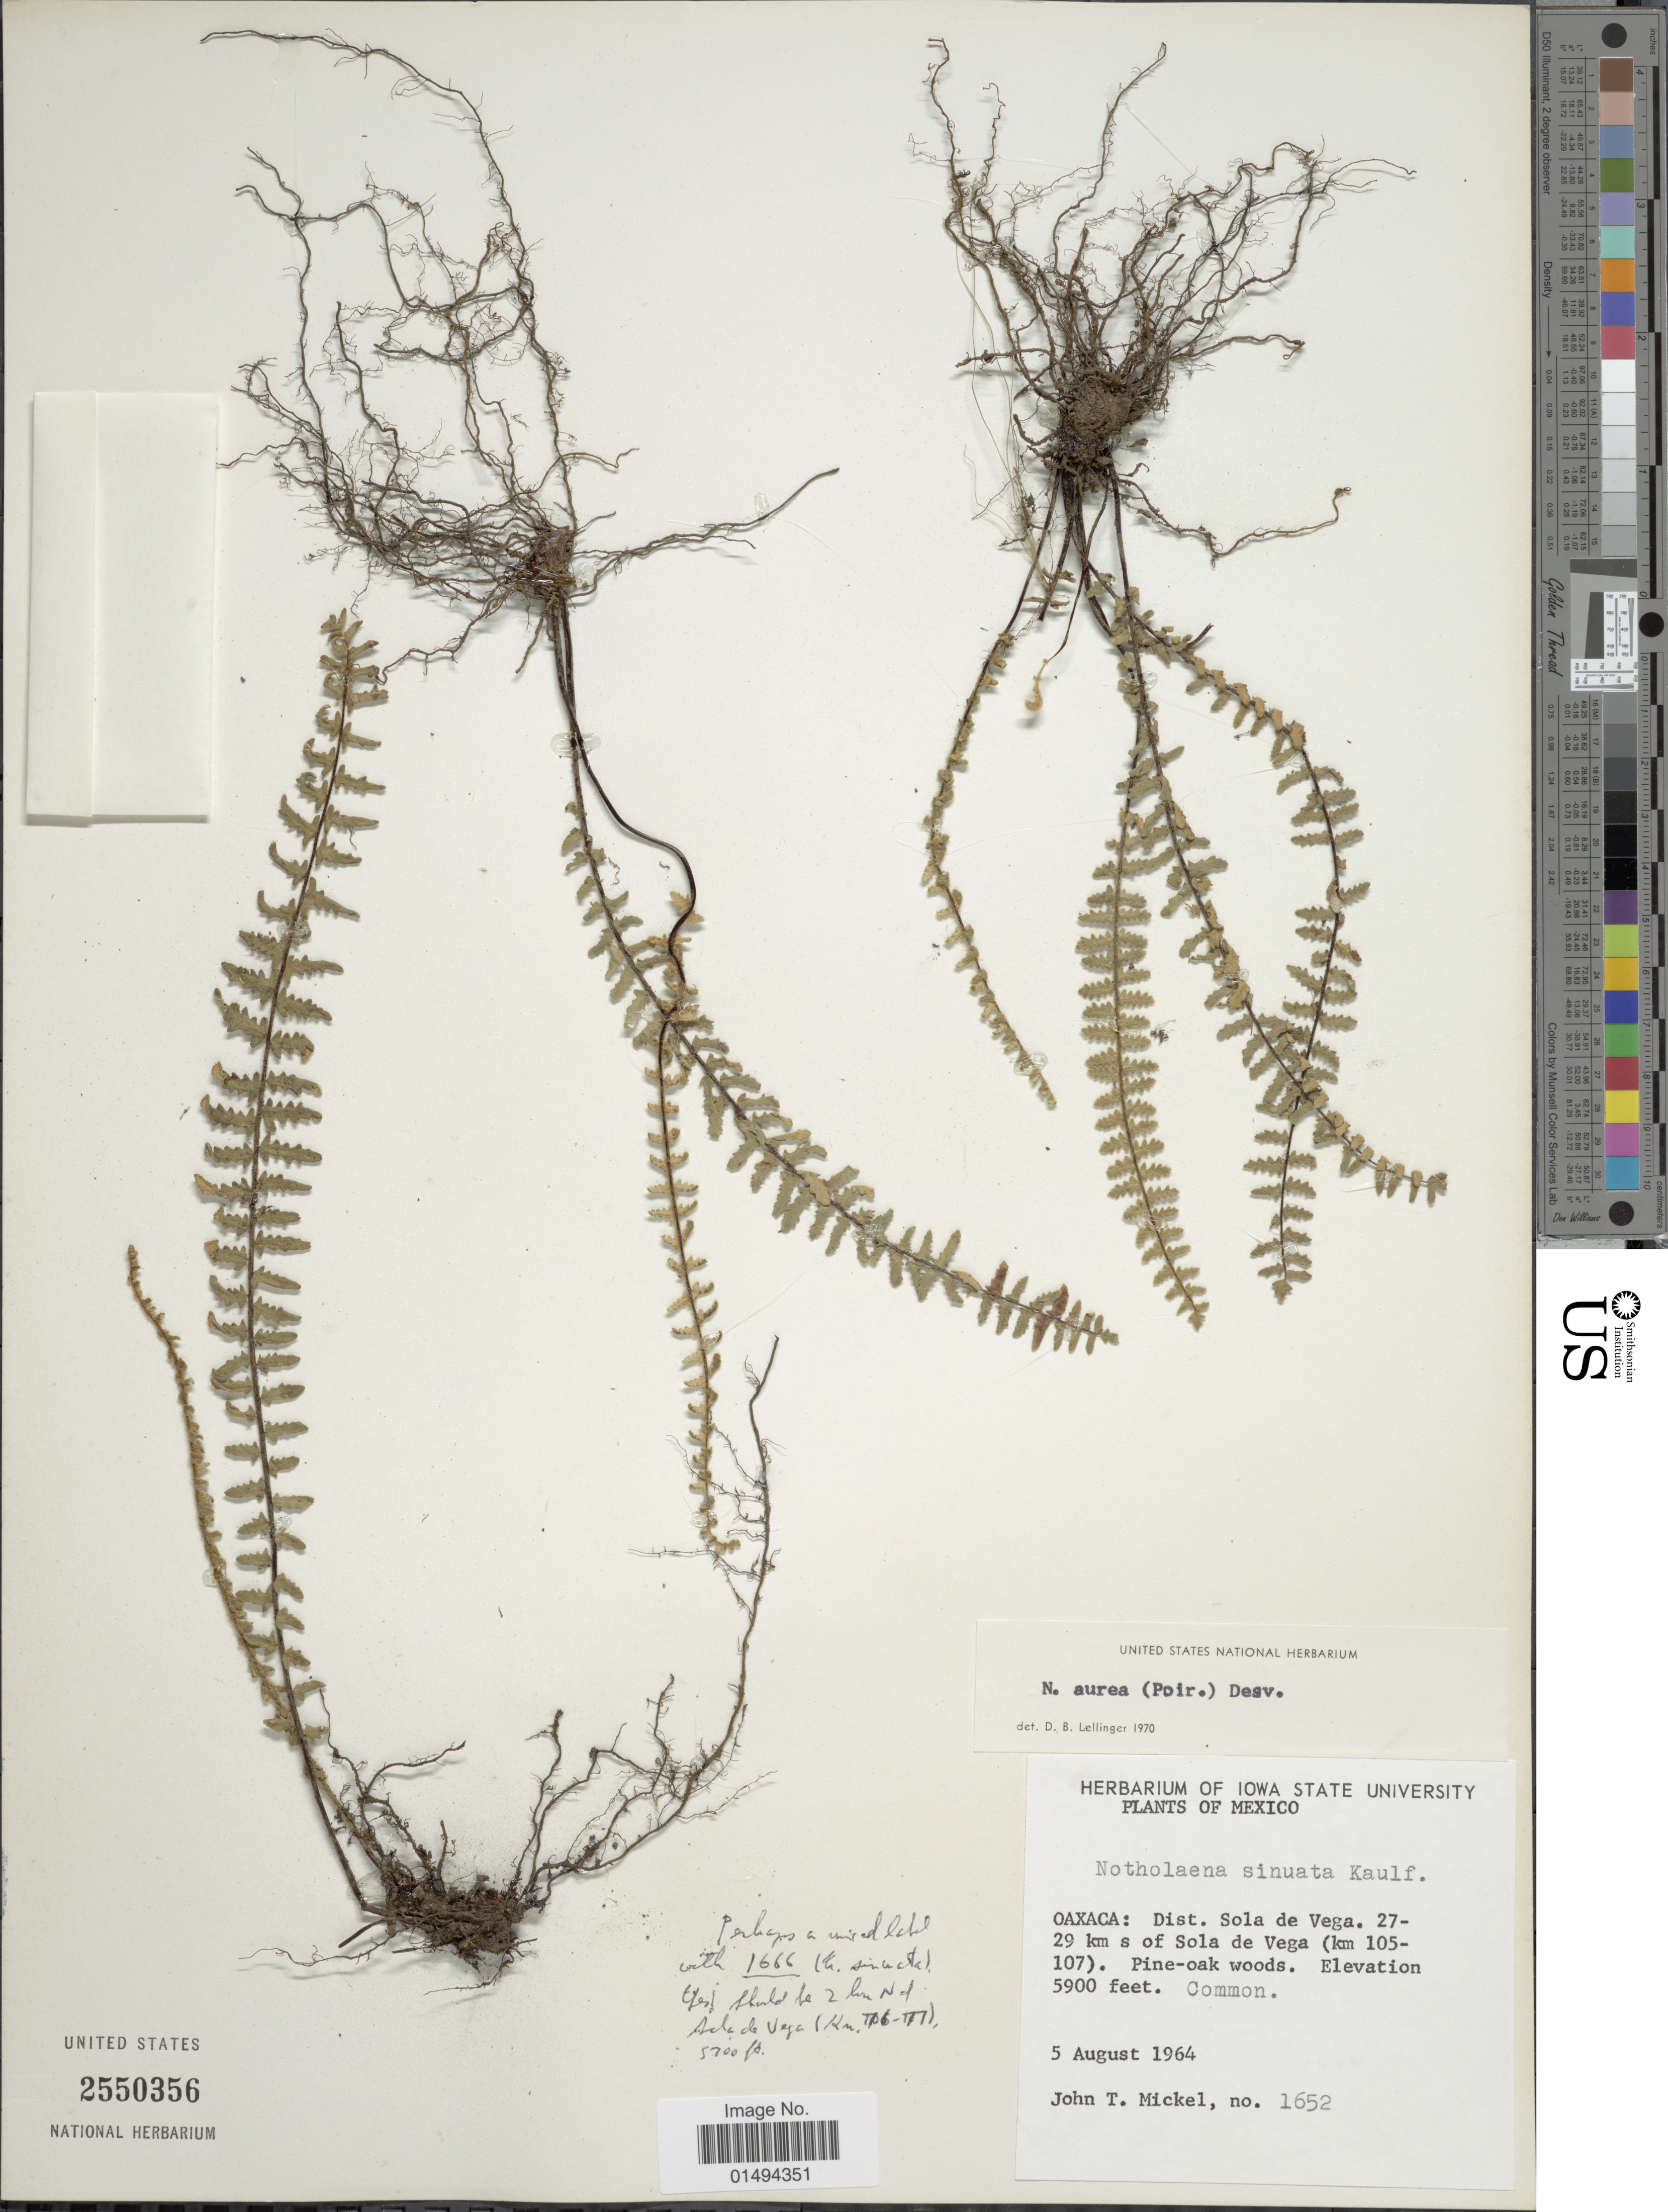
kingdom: Plantae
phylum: Tracheophyta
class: Polypodiopsida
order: Polypodiales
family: Pteridaceae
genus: Myriopteris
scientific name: Myriopteris aurea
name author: (Poir.) Grusz & Windham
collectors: J. T. Mickel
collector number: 1652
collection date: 1964-08-05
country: Mexico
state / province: Oaxaca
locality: Dist. Sola de Vega. 27-29 km s of Sola de Vega (km 105-107) Pine oak woods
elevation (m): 1798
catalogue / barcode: US 2550356